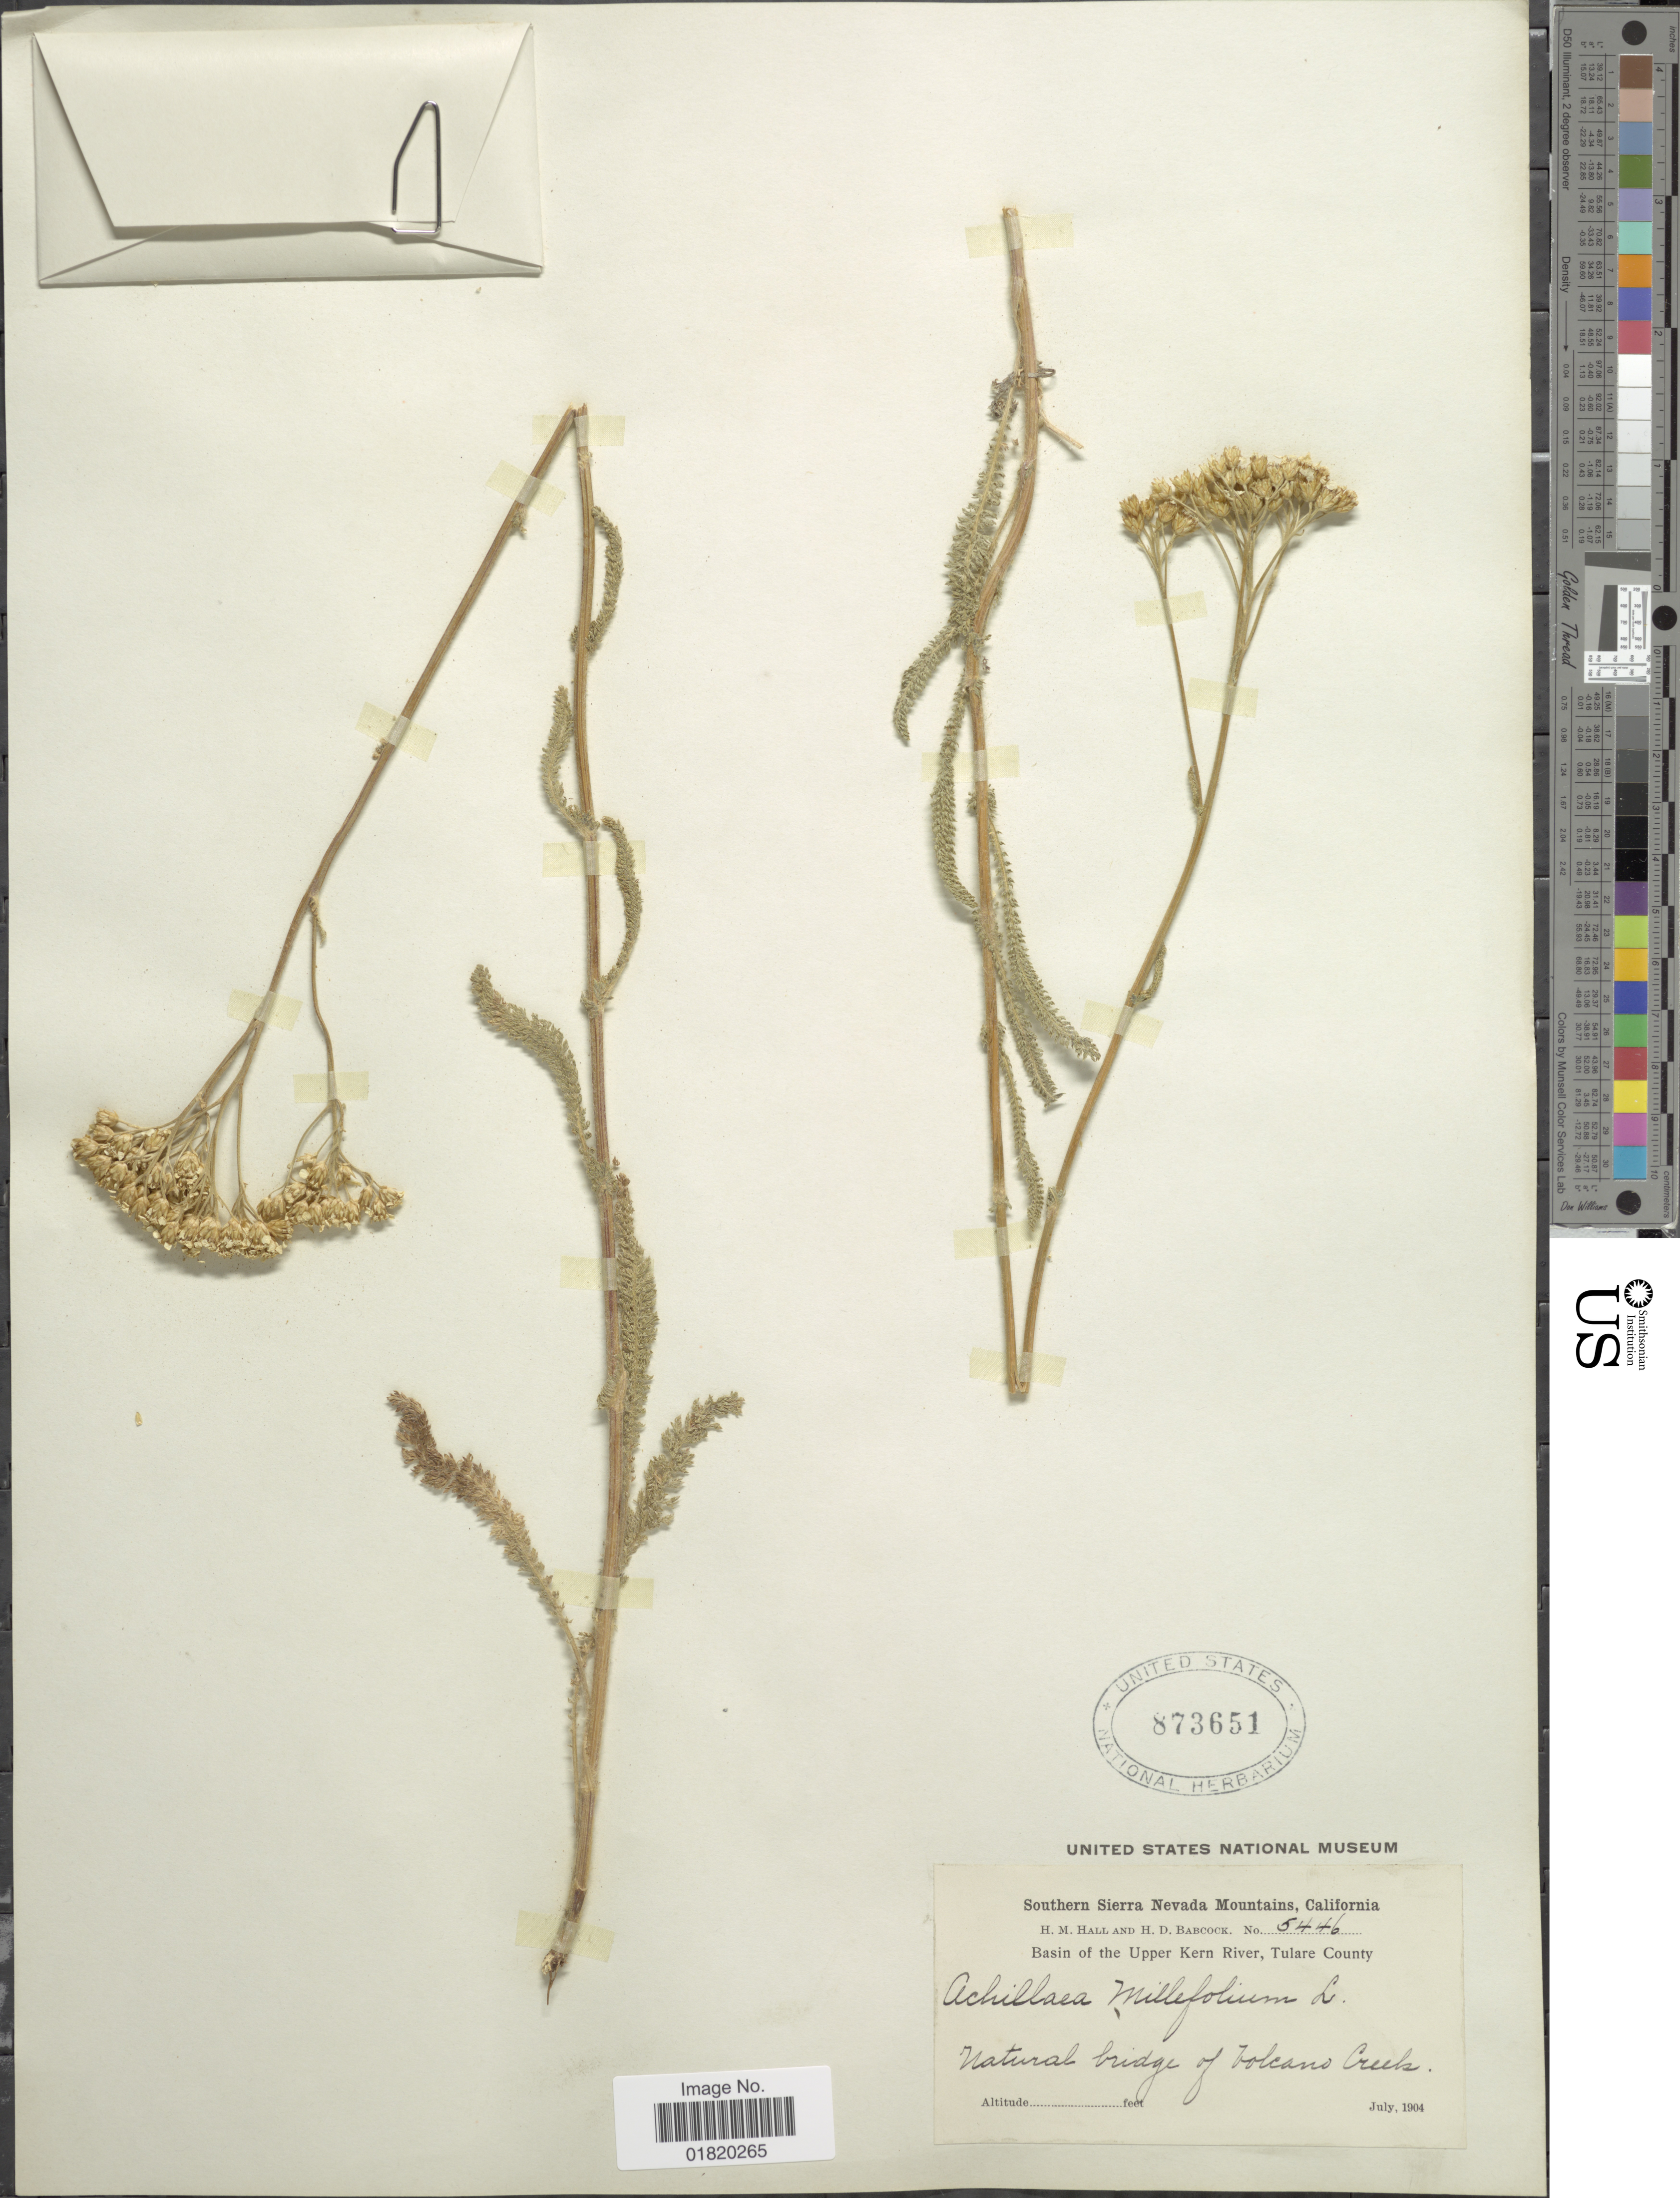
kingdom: Plantae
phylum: Tracheophyta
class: Magnoliopsida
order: Asterales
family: Asteraceae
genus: Achillea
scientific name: Achillea millefolium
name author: L.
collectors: H. M. Hall & H. Babcock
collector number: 5446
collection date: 1904-07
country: United States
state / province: California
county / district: Tulare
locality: Southern Sierra Nevada Mountains. Basin of the Upper Kern River, Tulare County. Natural bridge of Volcano Creek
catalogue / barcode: US 873651